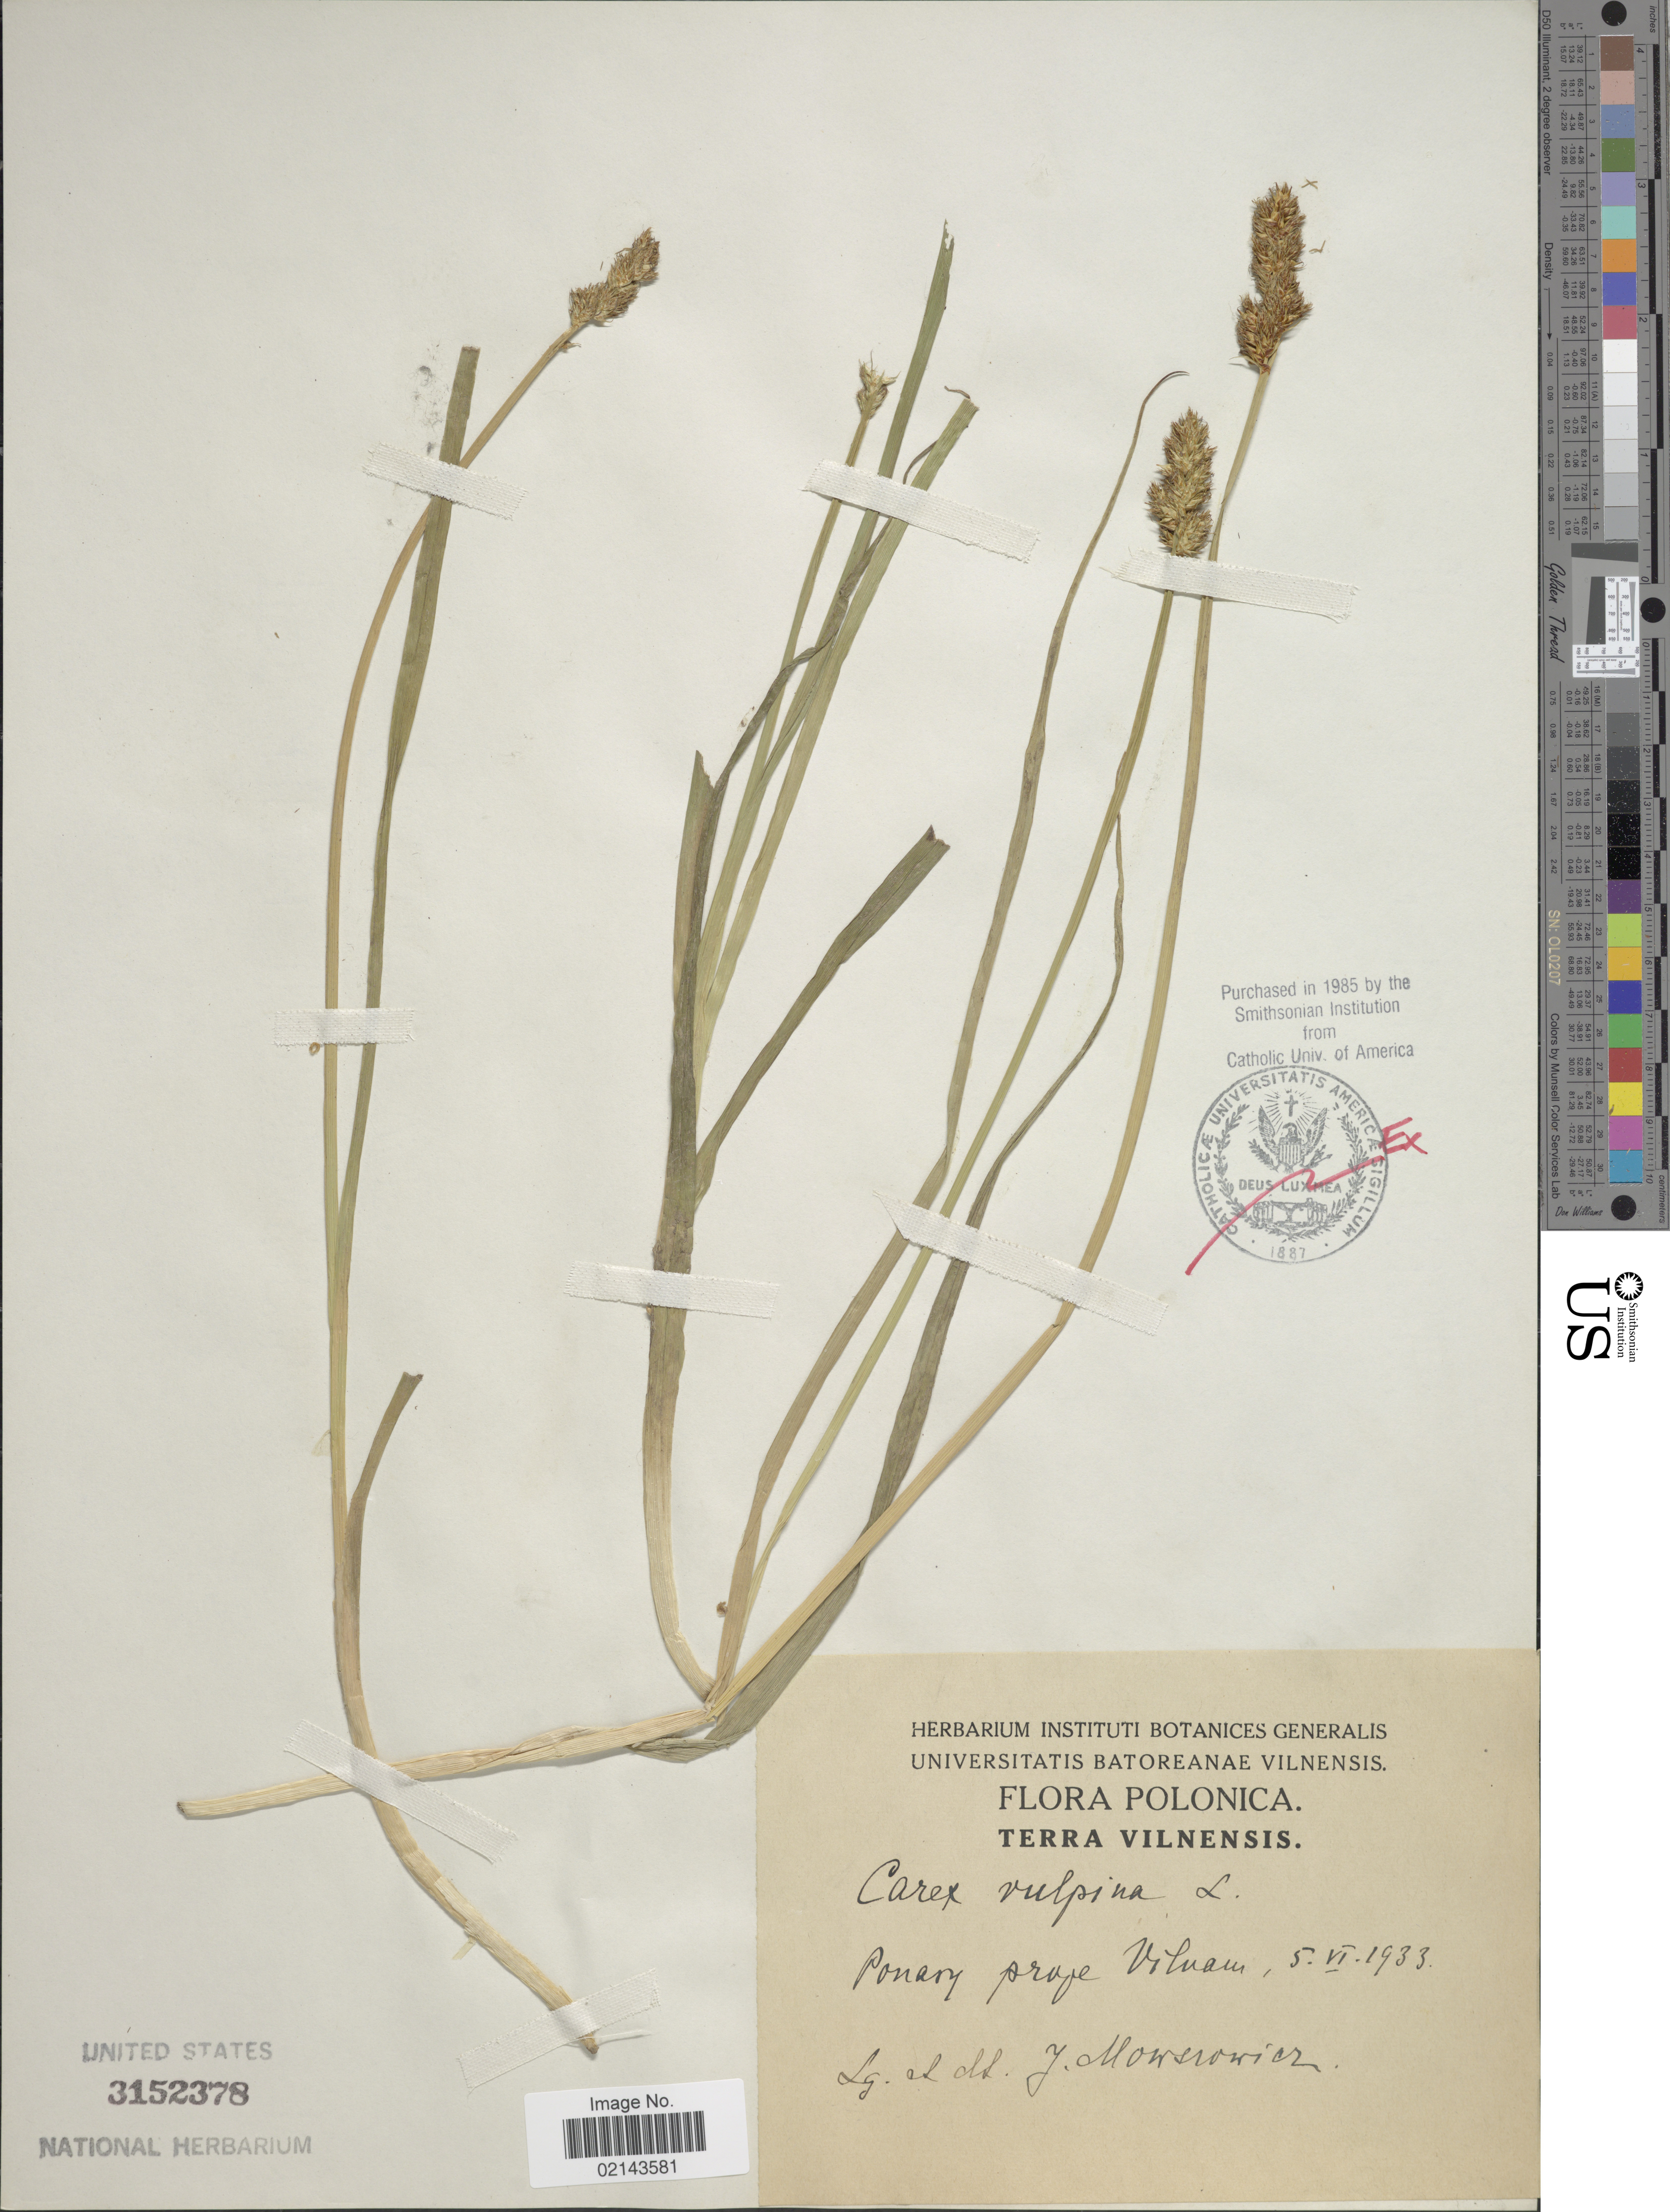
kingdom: Plantae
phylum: Tracheophyta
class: Liliopsida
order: Poales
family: Cyperaceae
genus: Carex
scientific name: Carex vulpina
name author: L.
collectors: J. Mowsrowicz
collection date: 1933-06-05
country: Poland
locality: Polonica, Terra Vilnensis, Ponary prope Vilman [interpreted]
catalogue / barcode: US 3152378